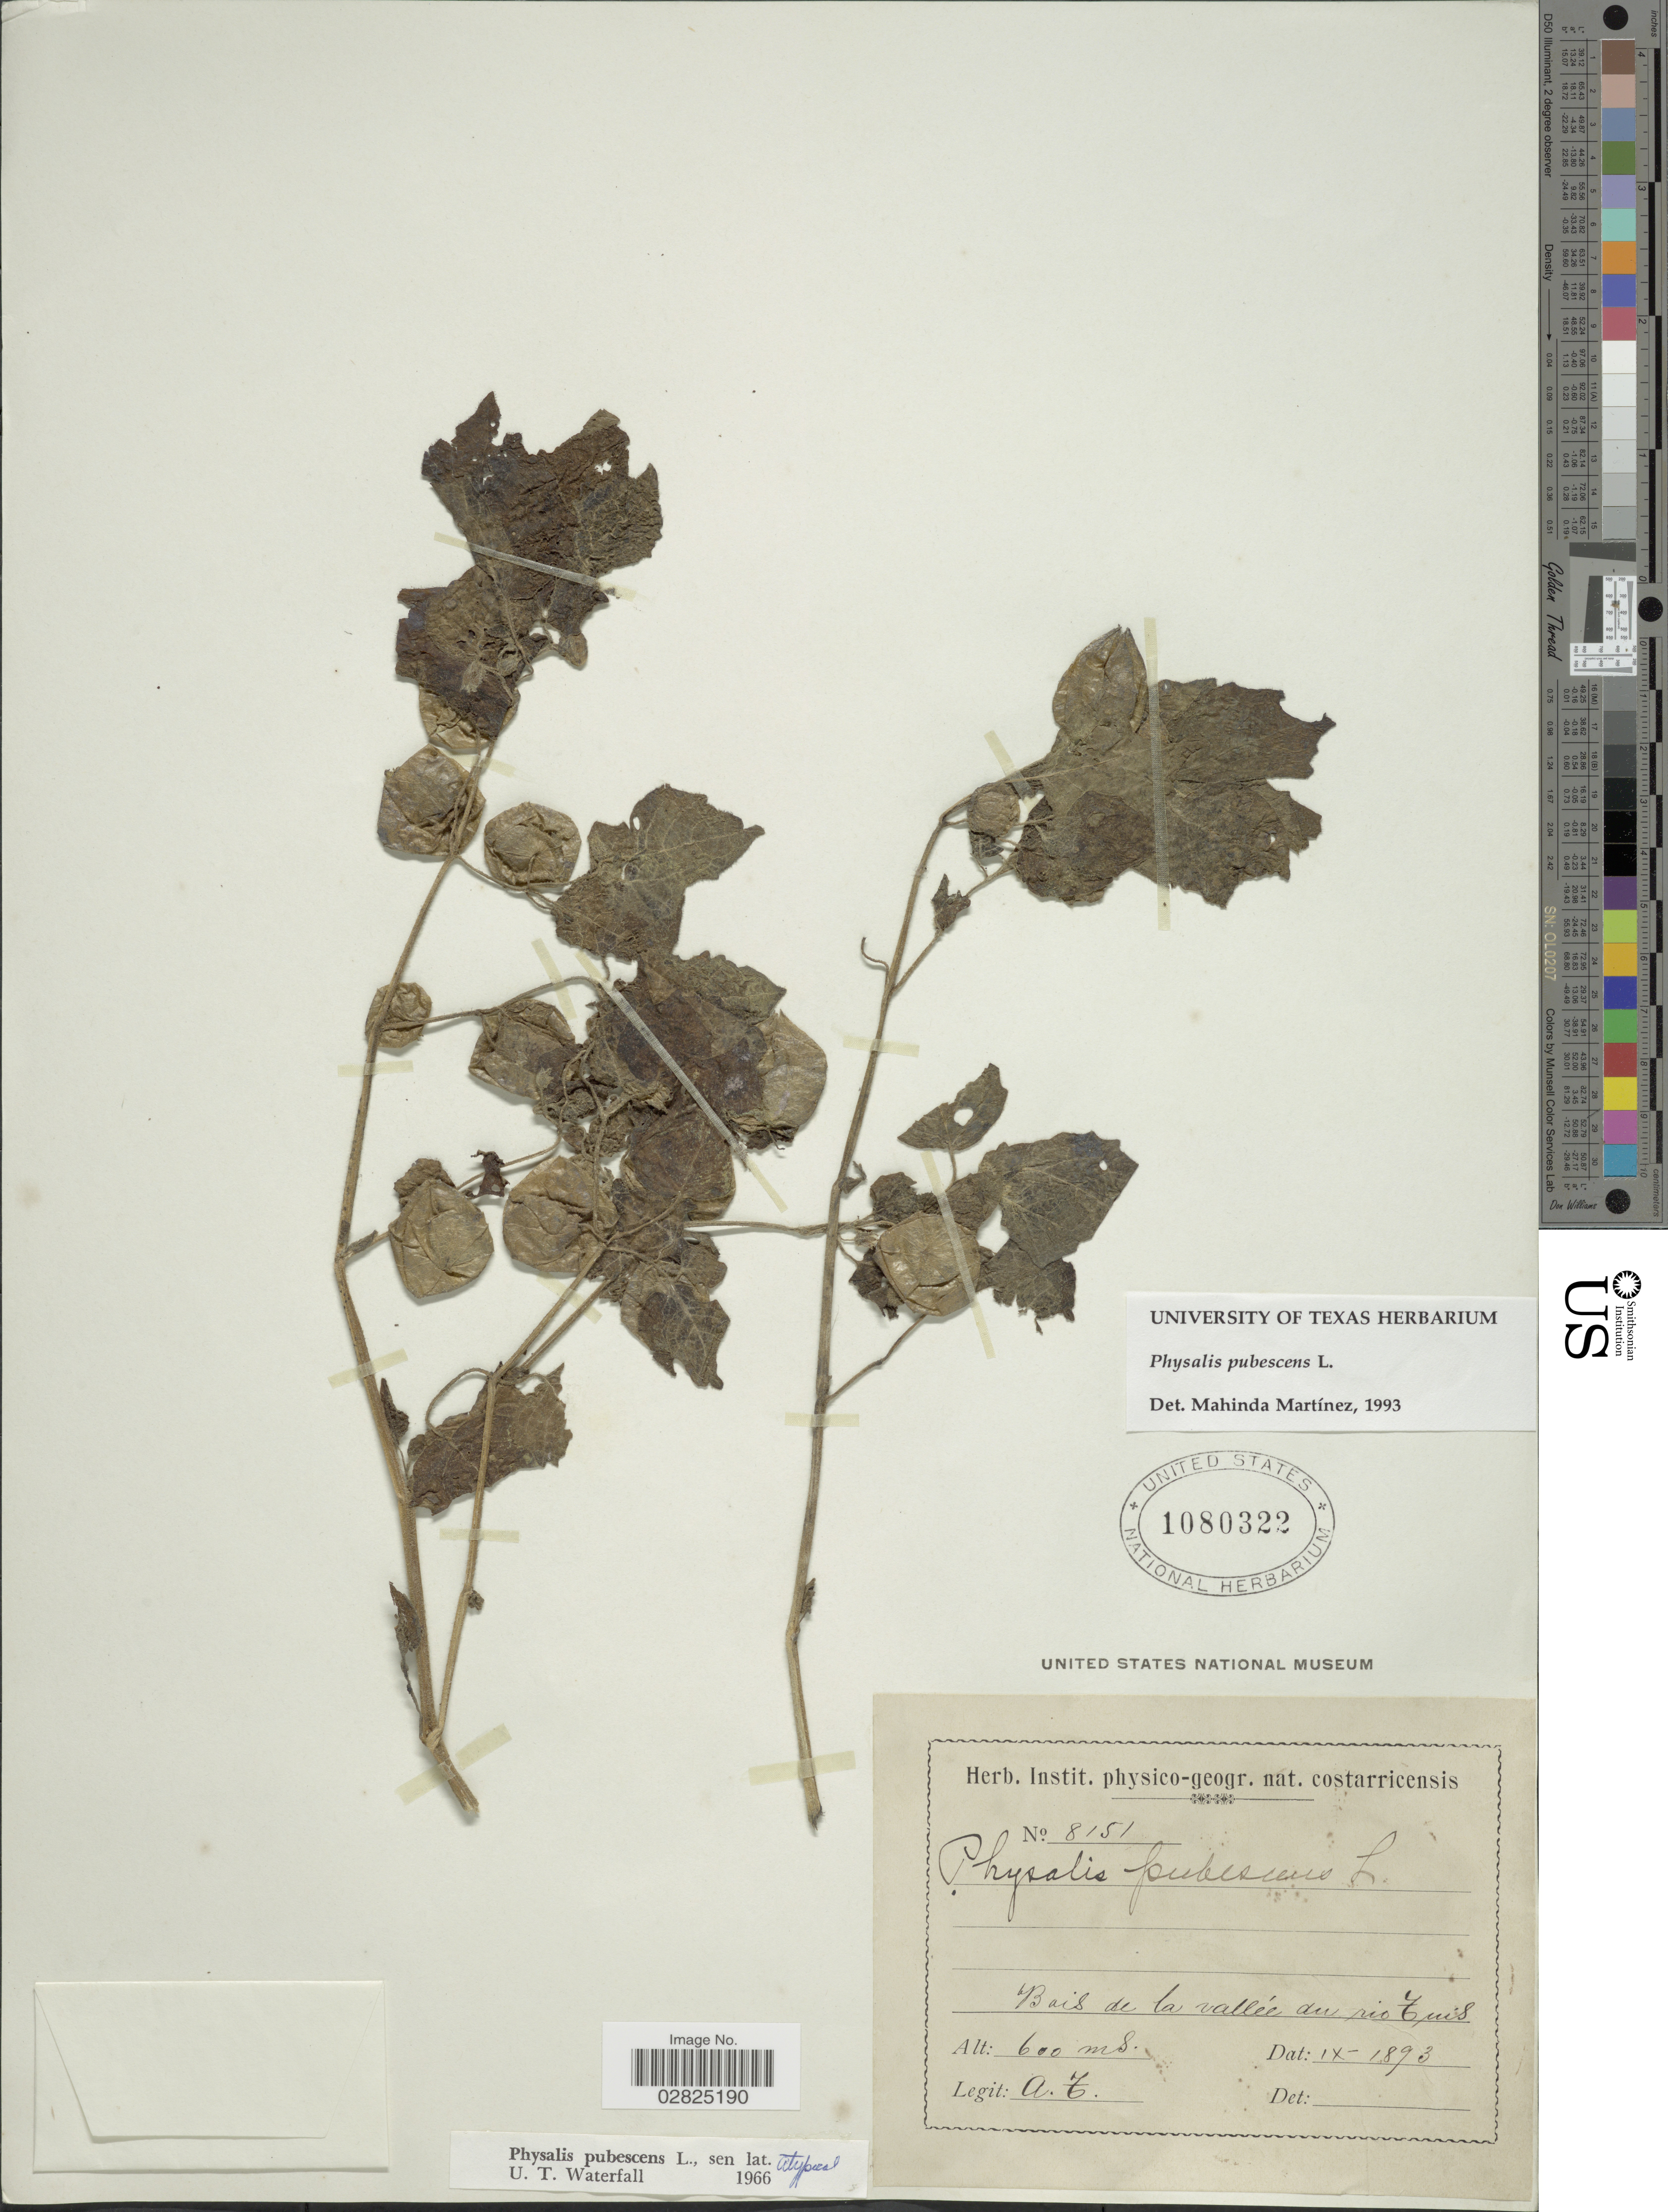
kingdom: Plantae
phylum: Tracheophyta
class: Magnoliopsida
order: Solanales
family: Solanaceae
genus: Physalis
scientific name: Physalis pubescens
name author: L.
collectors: A. T.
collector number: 8151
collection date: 1893-09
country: Costa Rica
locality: Bois de la vallée au rio Tuis.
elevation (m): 600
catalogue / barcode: US 1080322